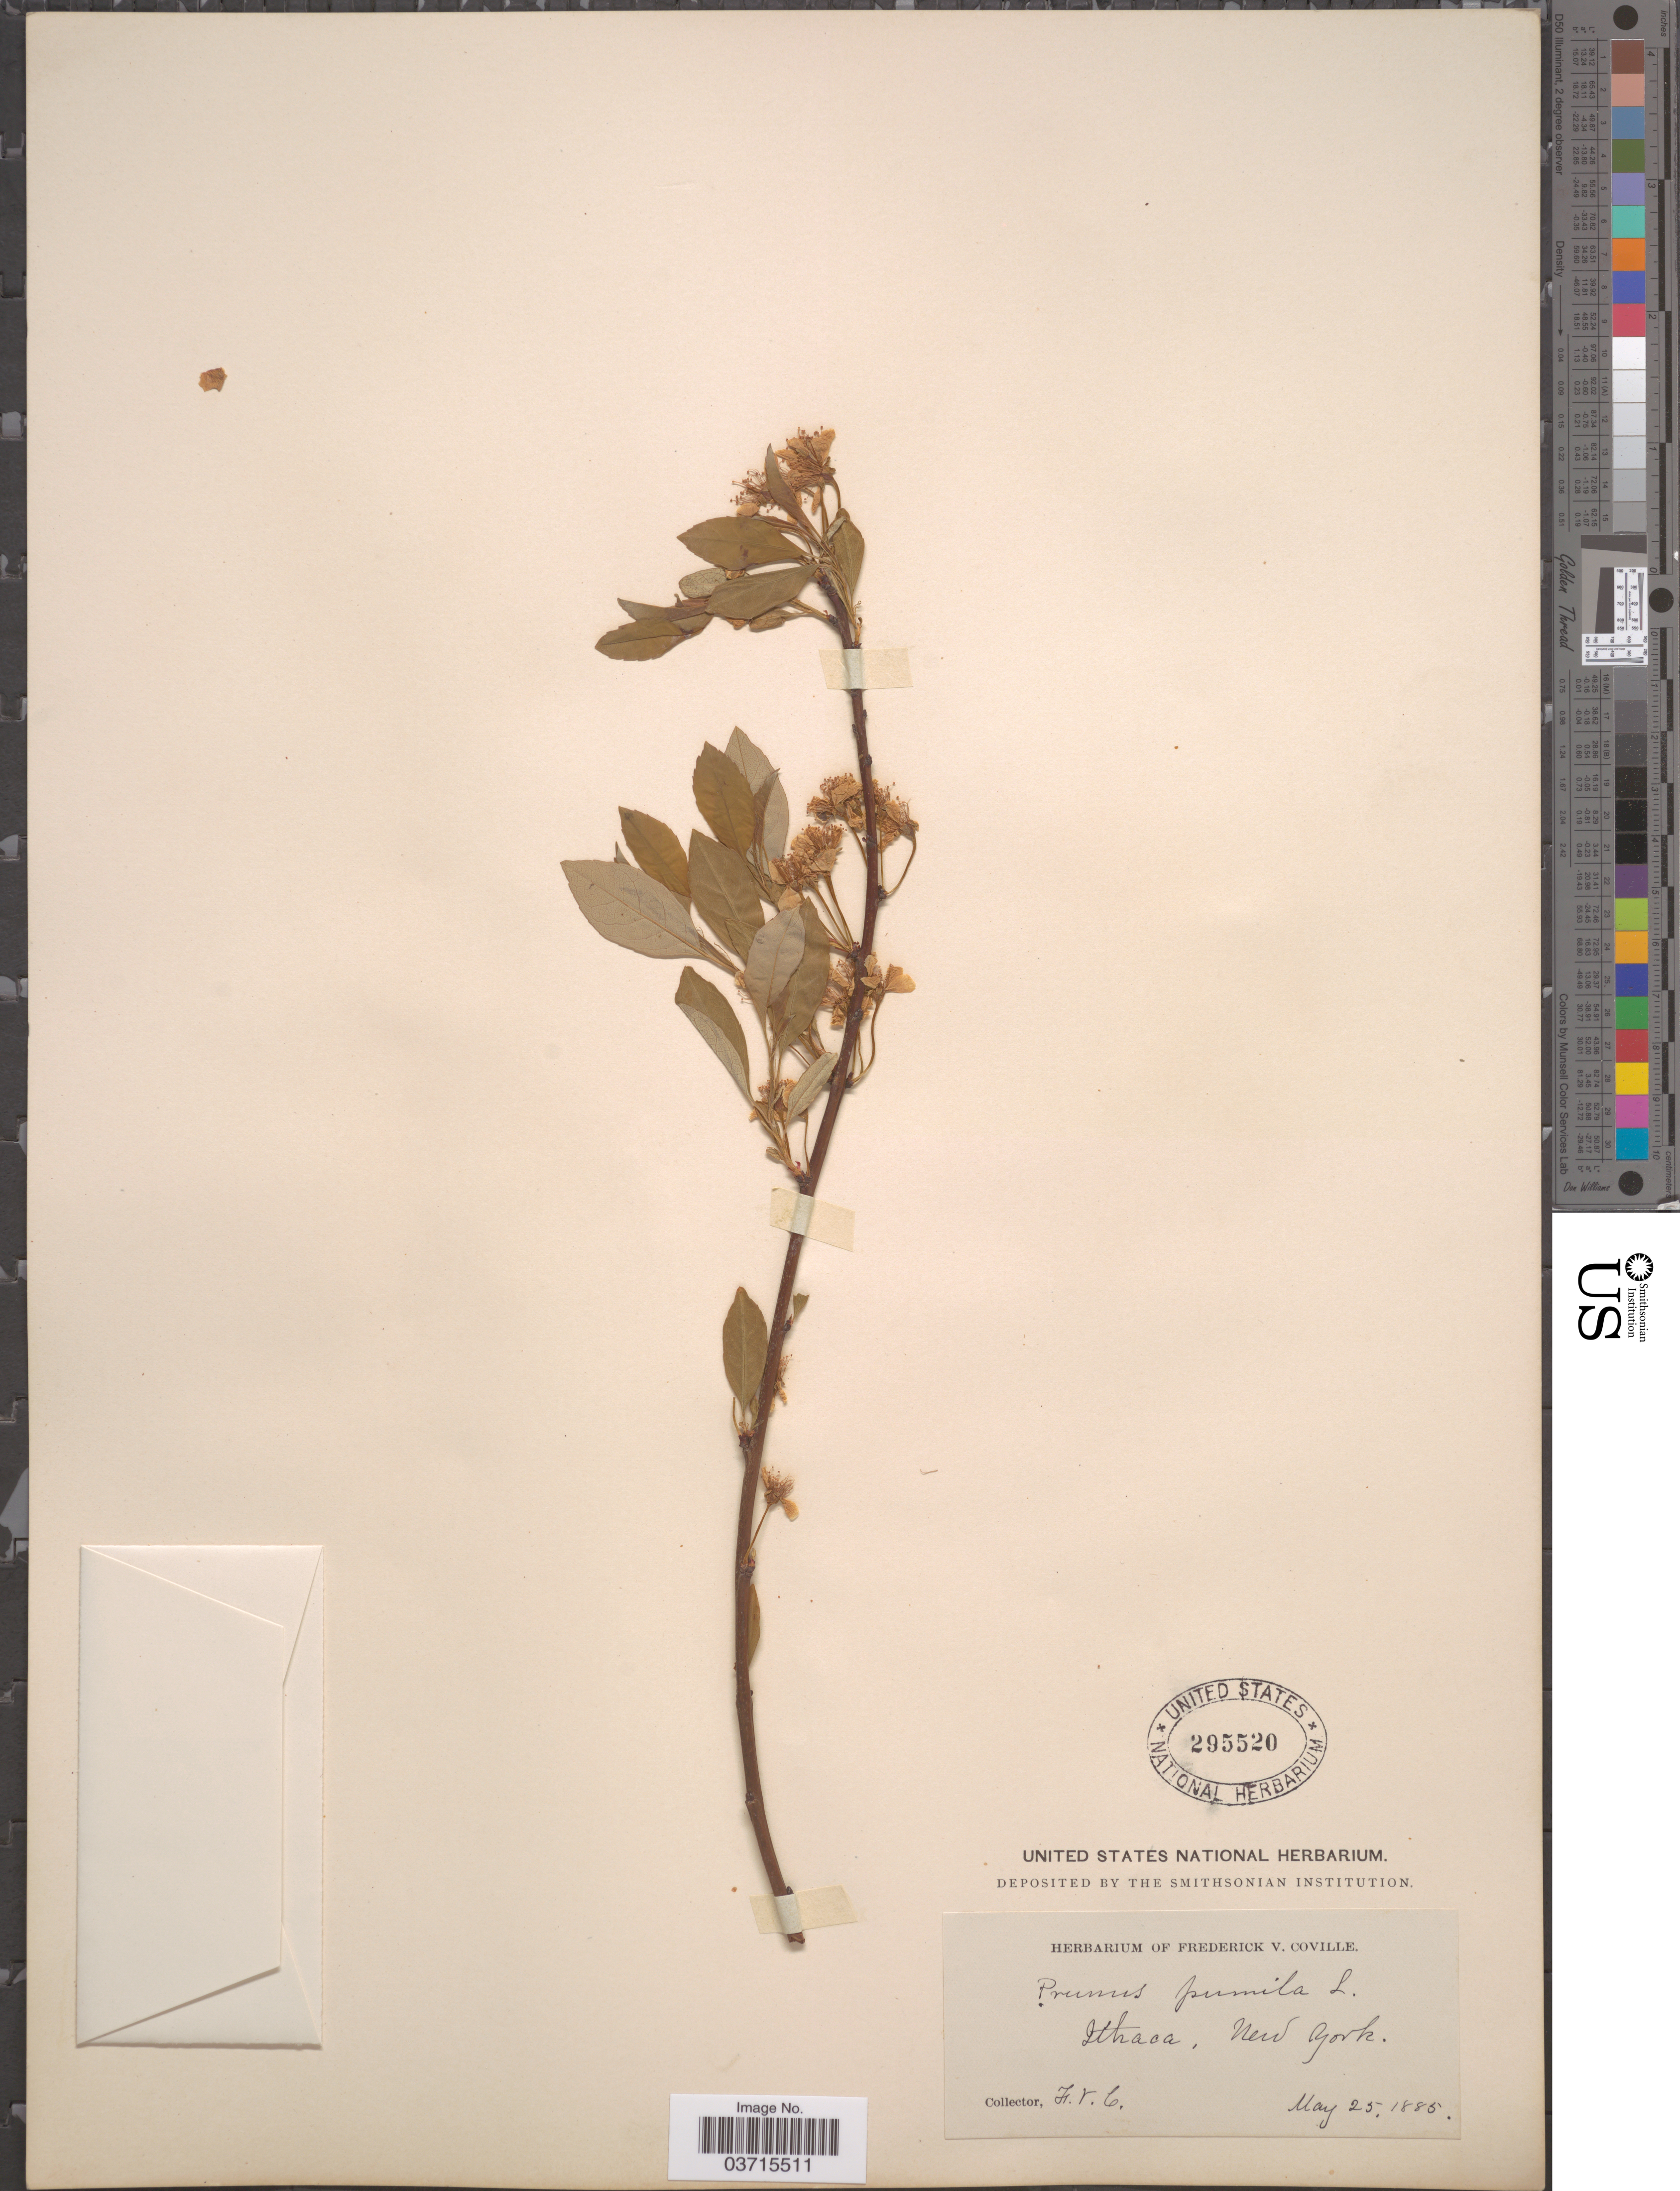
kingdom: Plantae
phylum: Tracheophyta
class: Magnoliopsida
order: Rosales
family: Rosaceae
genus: Prunus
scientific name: Prunus cuneata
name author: Raf.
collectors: F. V. Coville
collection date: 1885-05-25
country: United States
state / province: New York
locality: Ithaca.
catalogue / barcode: US 295520